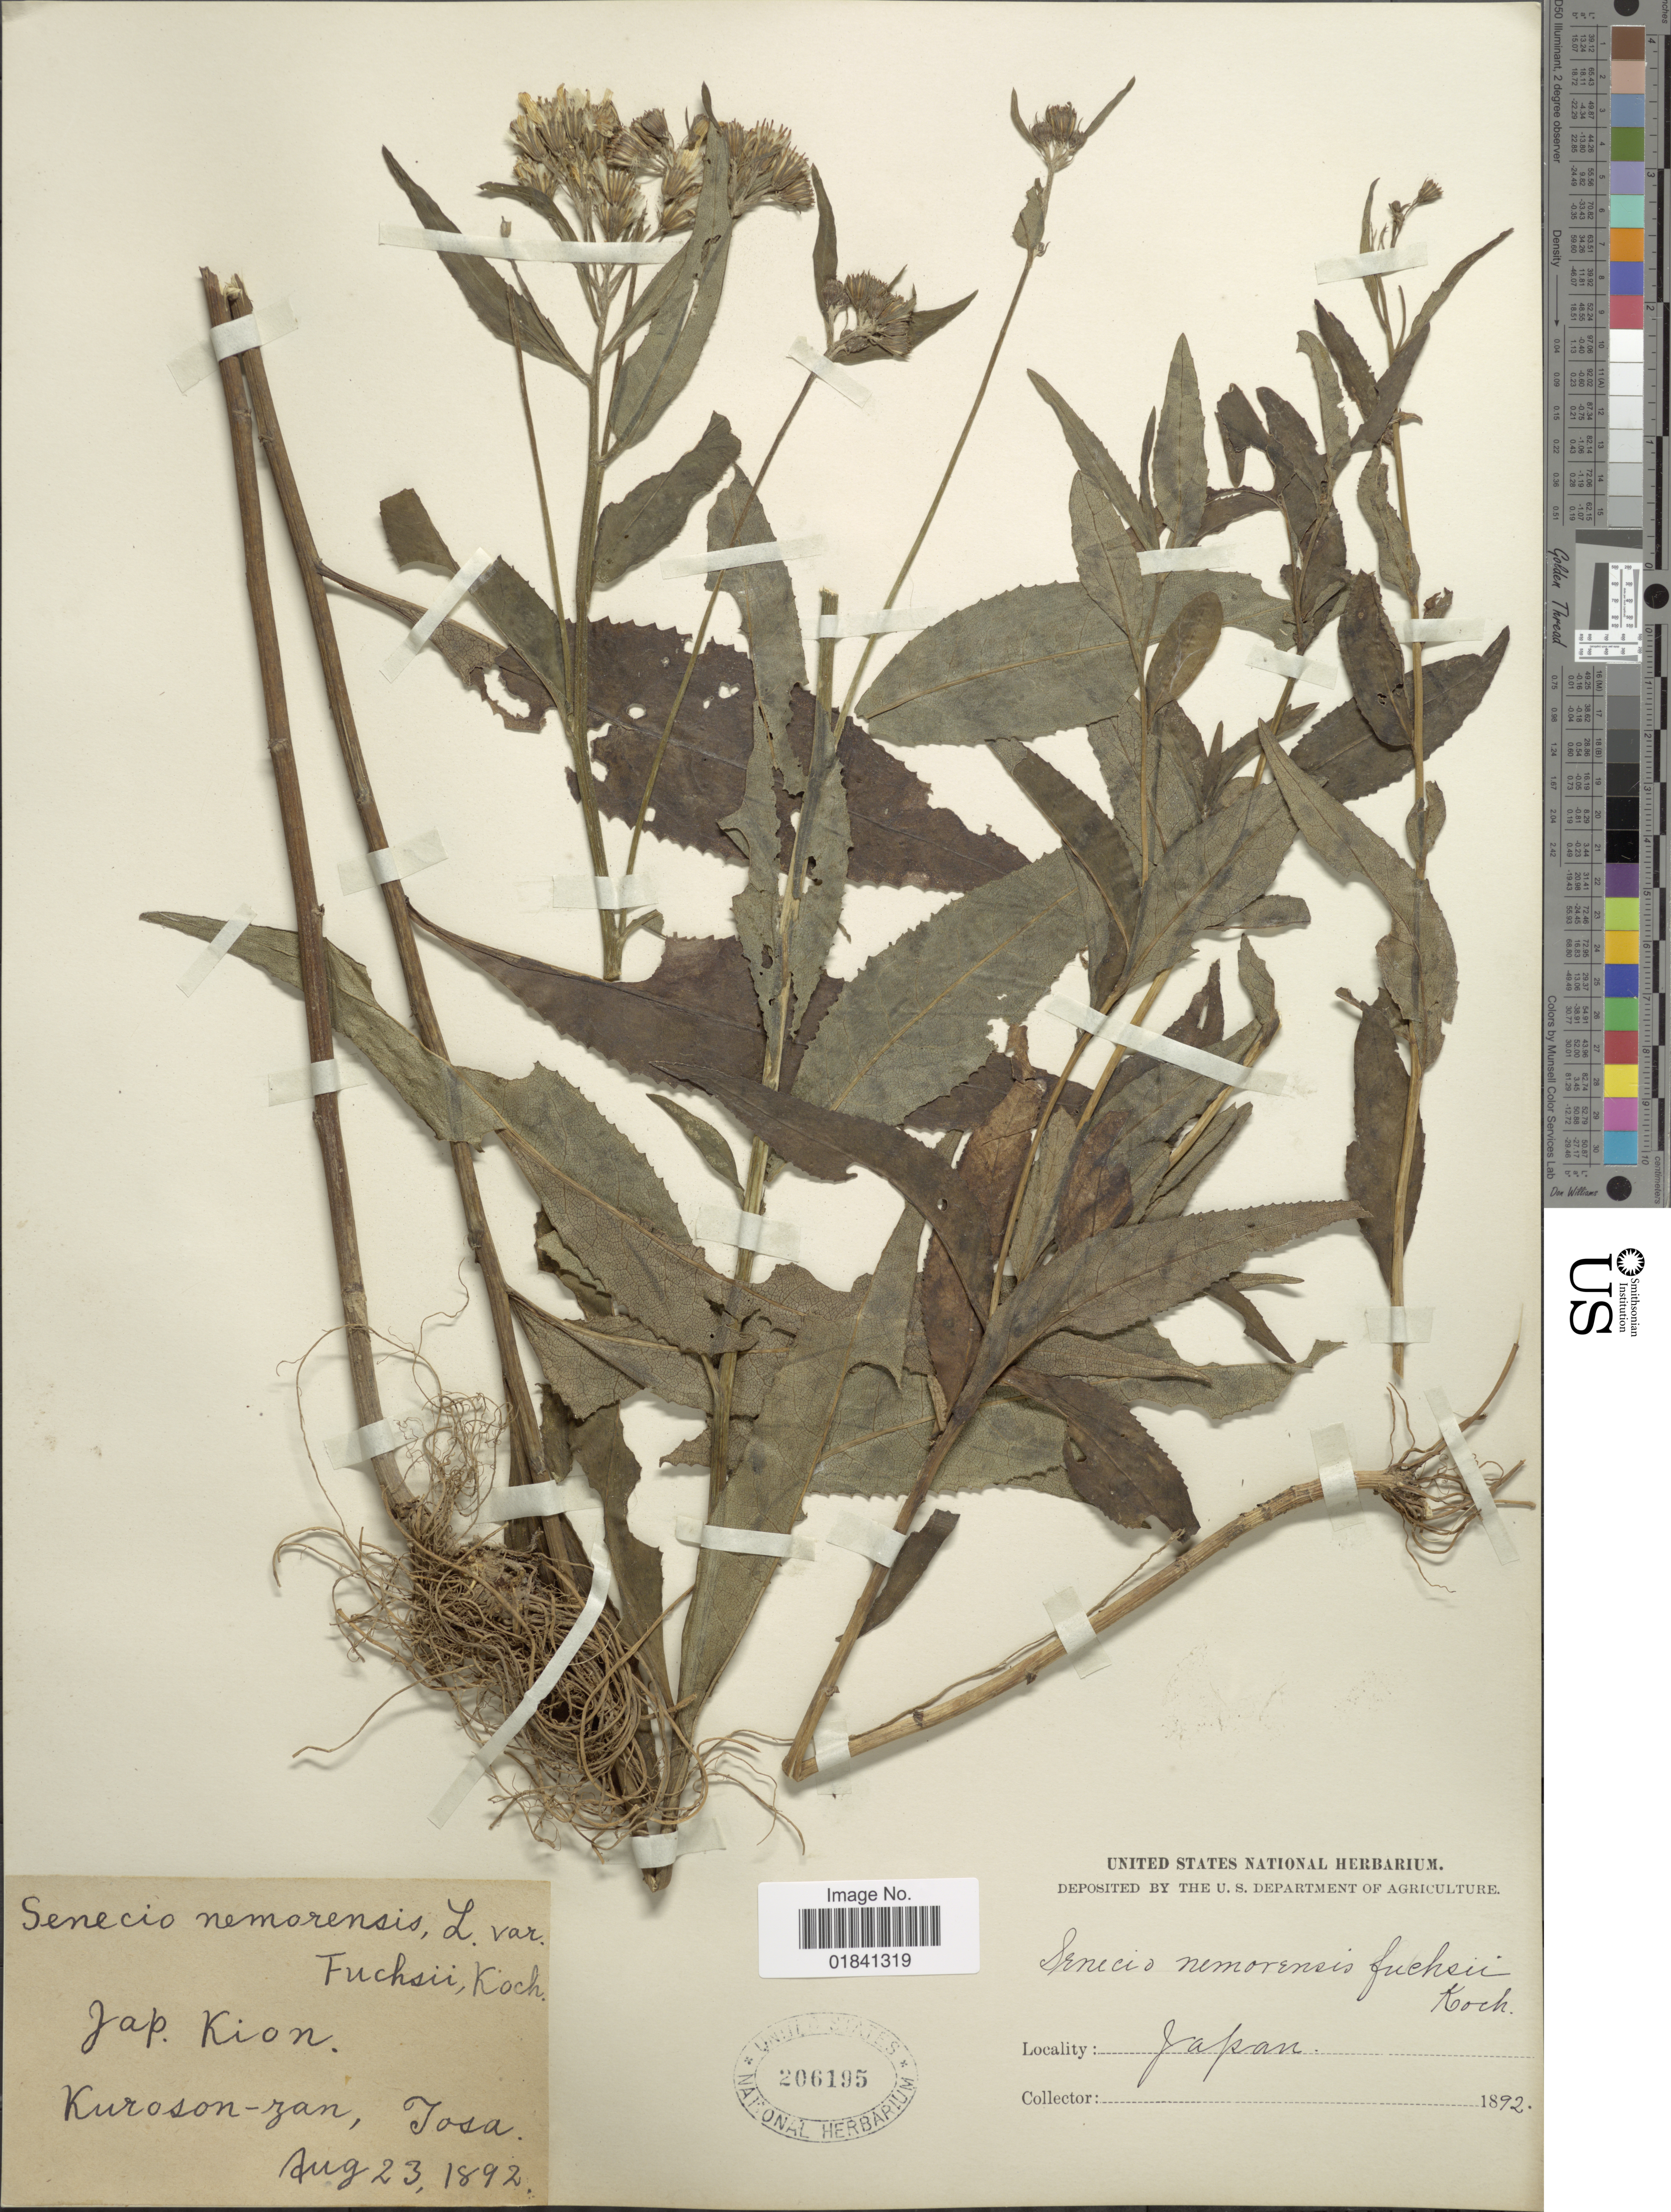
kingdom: Plantae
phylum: Tracheophyta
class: Magnoliopsida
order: Asterales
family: Asteraceae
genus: Senecio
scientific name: Senecio nemorensis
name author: L.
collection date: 1892-08-23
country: Japan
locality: Kuroson-zan, Tosa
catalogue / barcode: US 206195